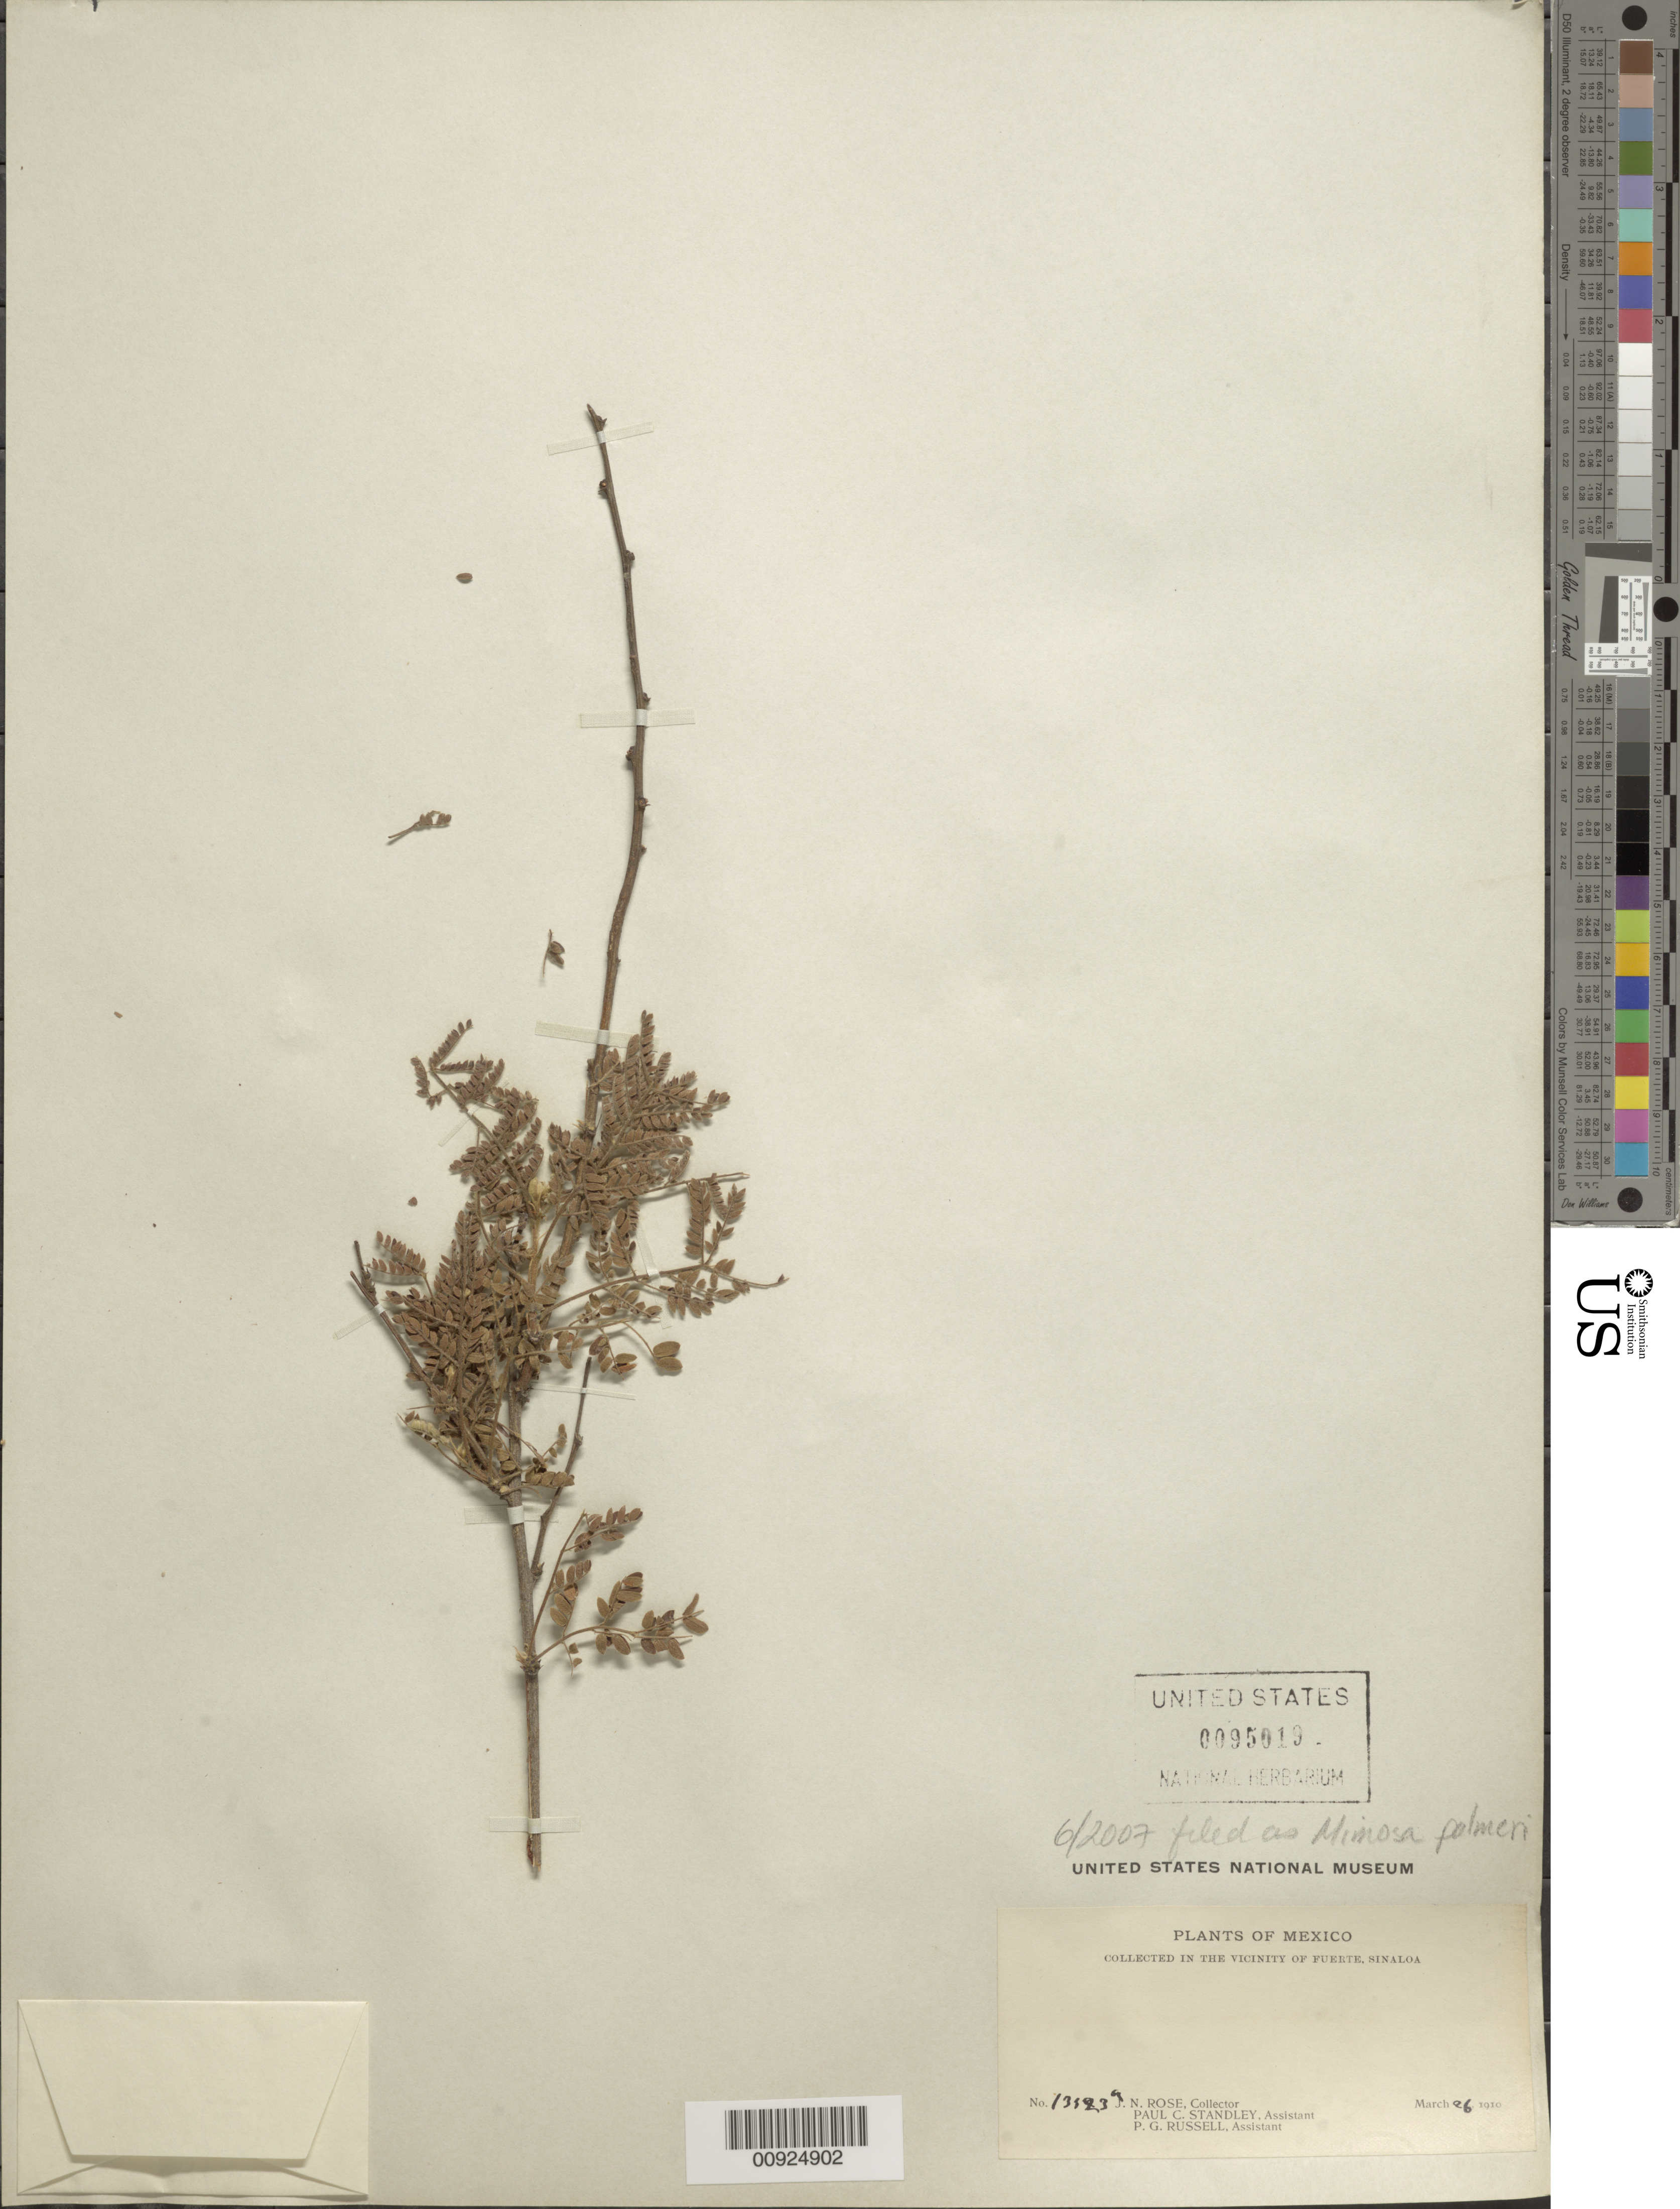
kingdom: Plantae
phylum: Tracheophyta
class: Magnoliopsida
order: Fabales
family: Fabaceae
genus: Mimosa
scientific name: Mimosa palmeri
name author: Rose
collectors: J. N. Rose, P. C. Standley & P. G. Russell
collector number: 13523 a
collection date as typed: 26 Mar 1910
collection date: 1910-03-26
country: Mexico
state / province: Sinaloa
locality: In the vicinity of Fuerte, Sinaloa.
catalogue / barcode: US 95019